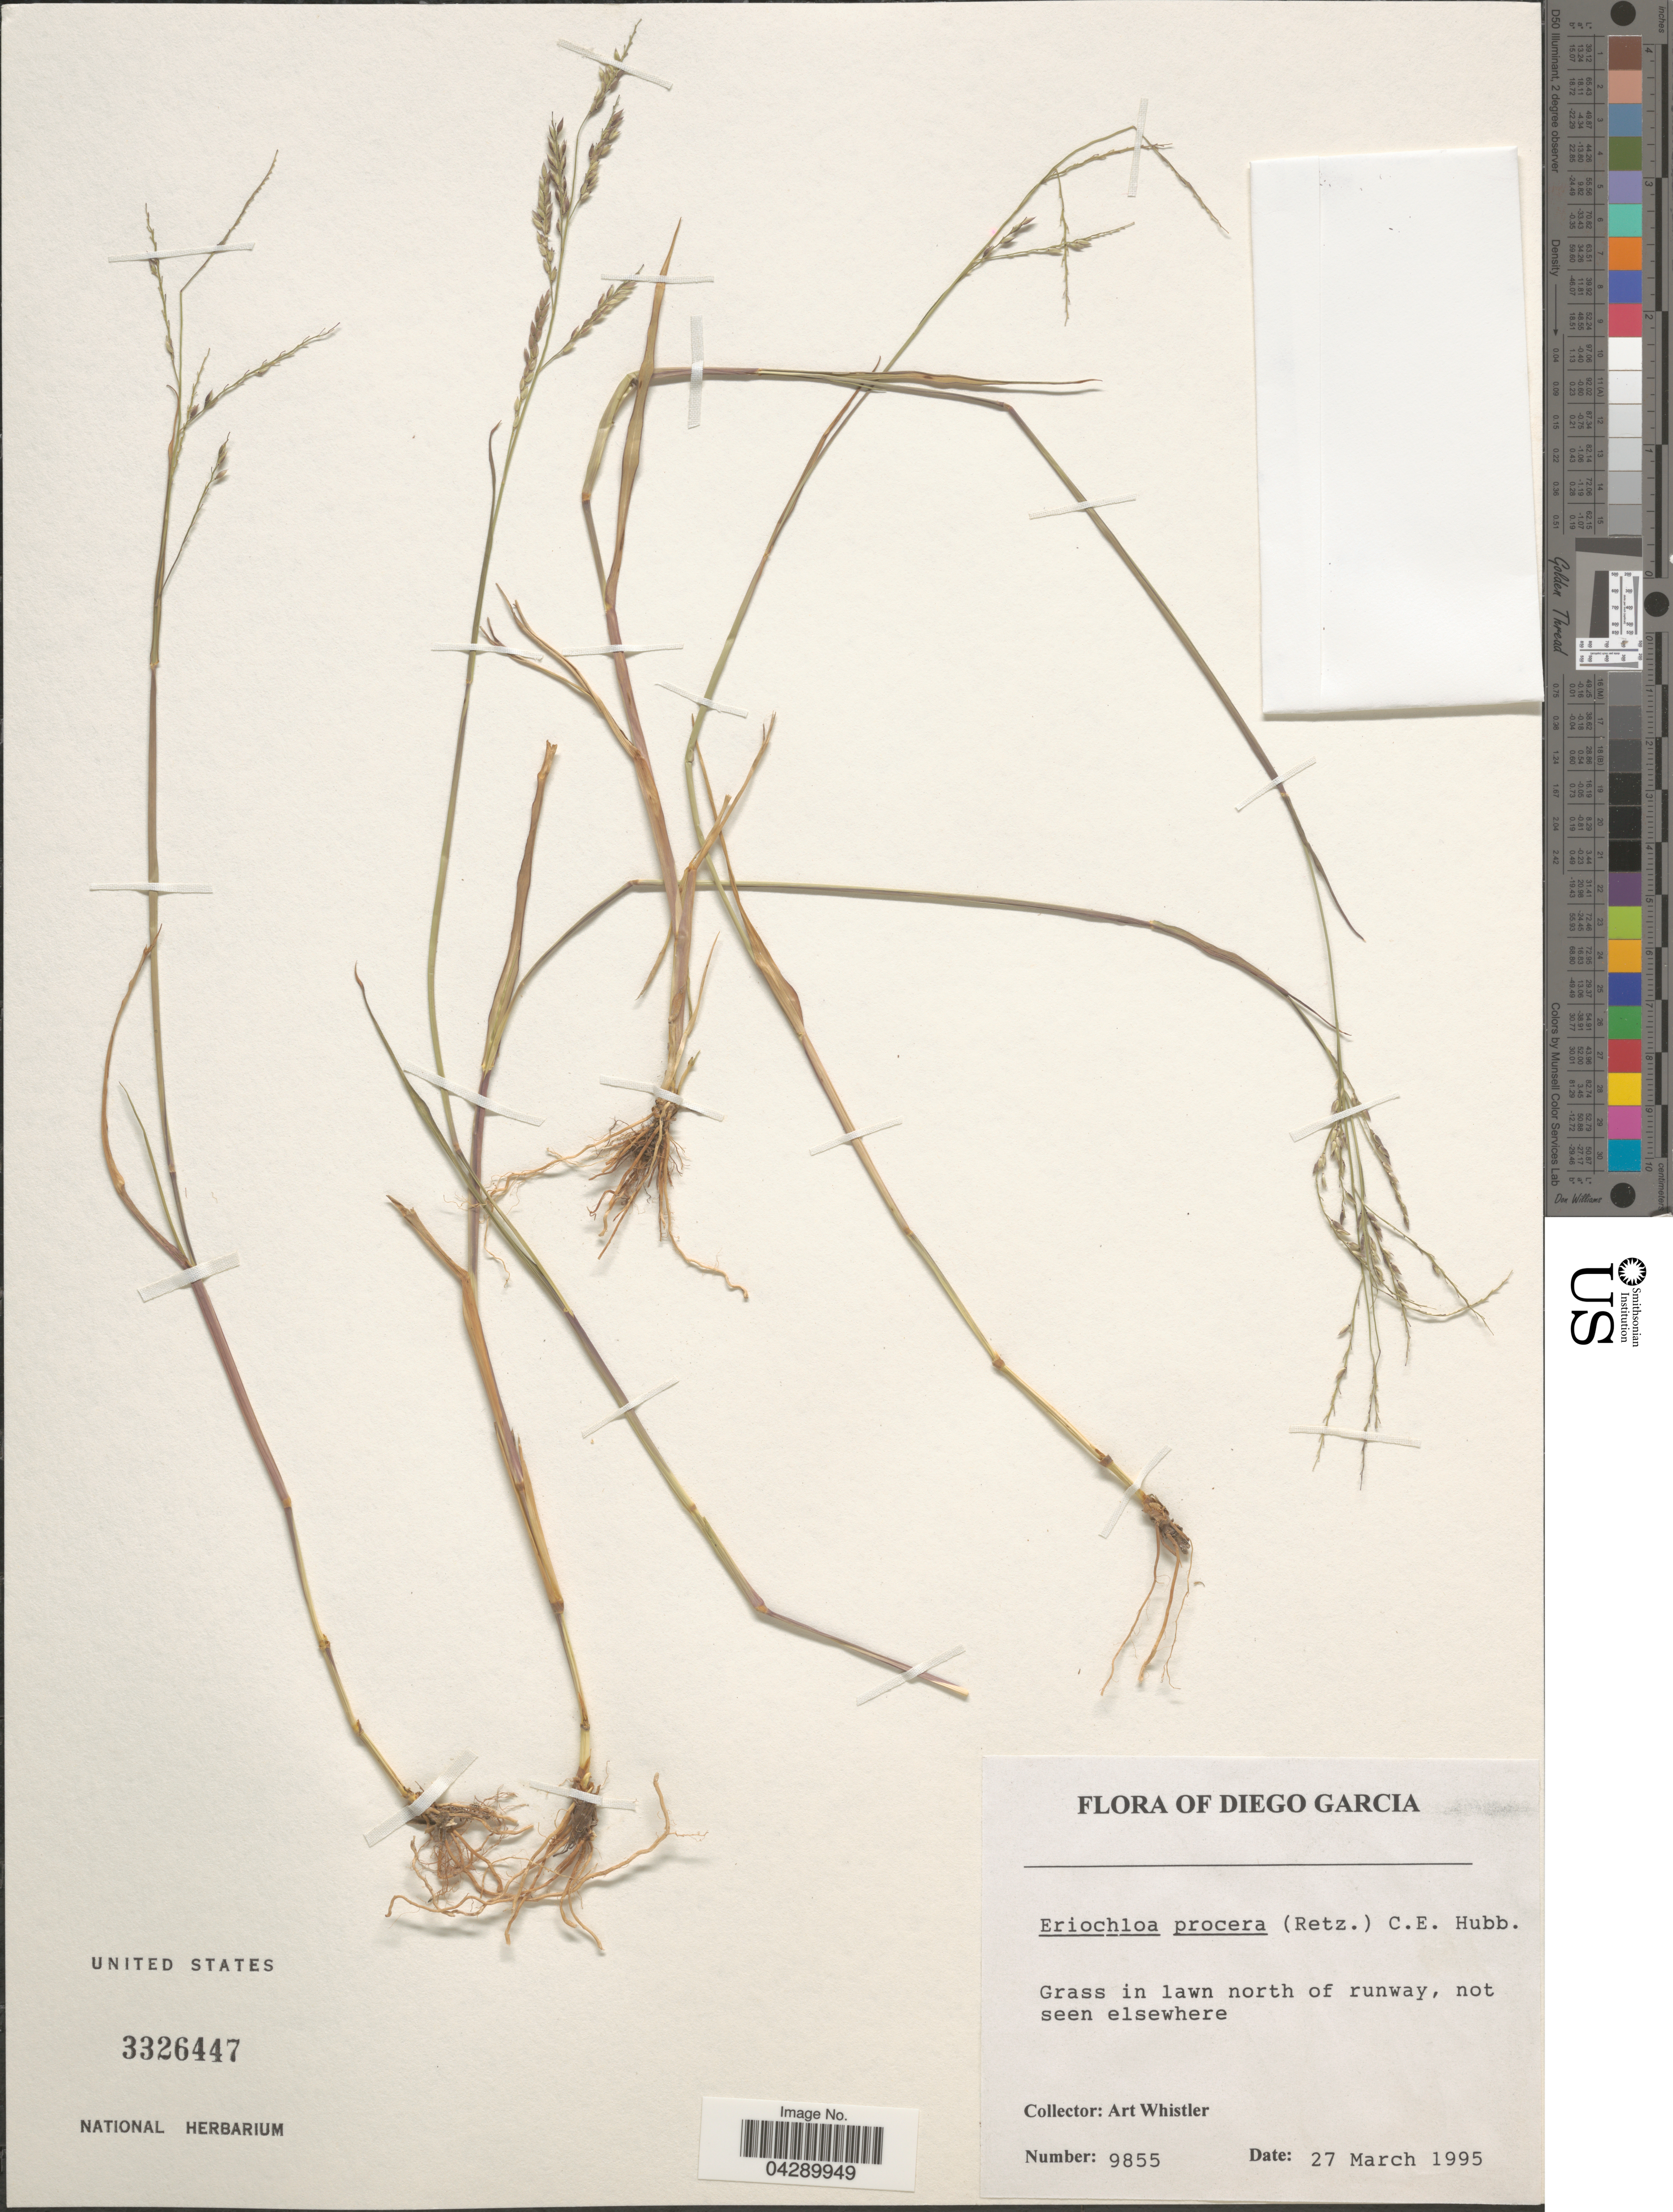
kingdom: Plantae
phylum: Tracheophyta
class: Liliopsida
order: Poales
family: Poaceae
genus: Eriochloa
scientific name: Eriochloa procera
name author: (Retz.) C.E. Hubb.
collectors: A. Whistler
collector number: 9855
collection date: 1995-03-27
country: British Indian Ocean Territory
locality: Diego Garcia. In lawn north of runway.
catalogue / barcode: US 3326447